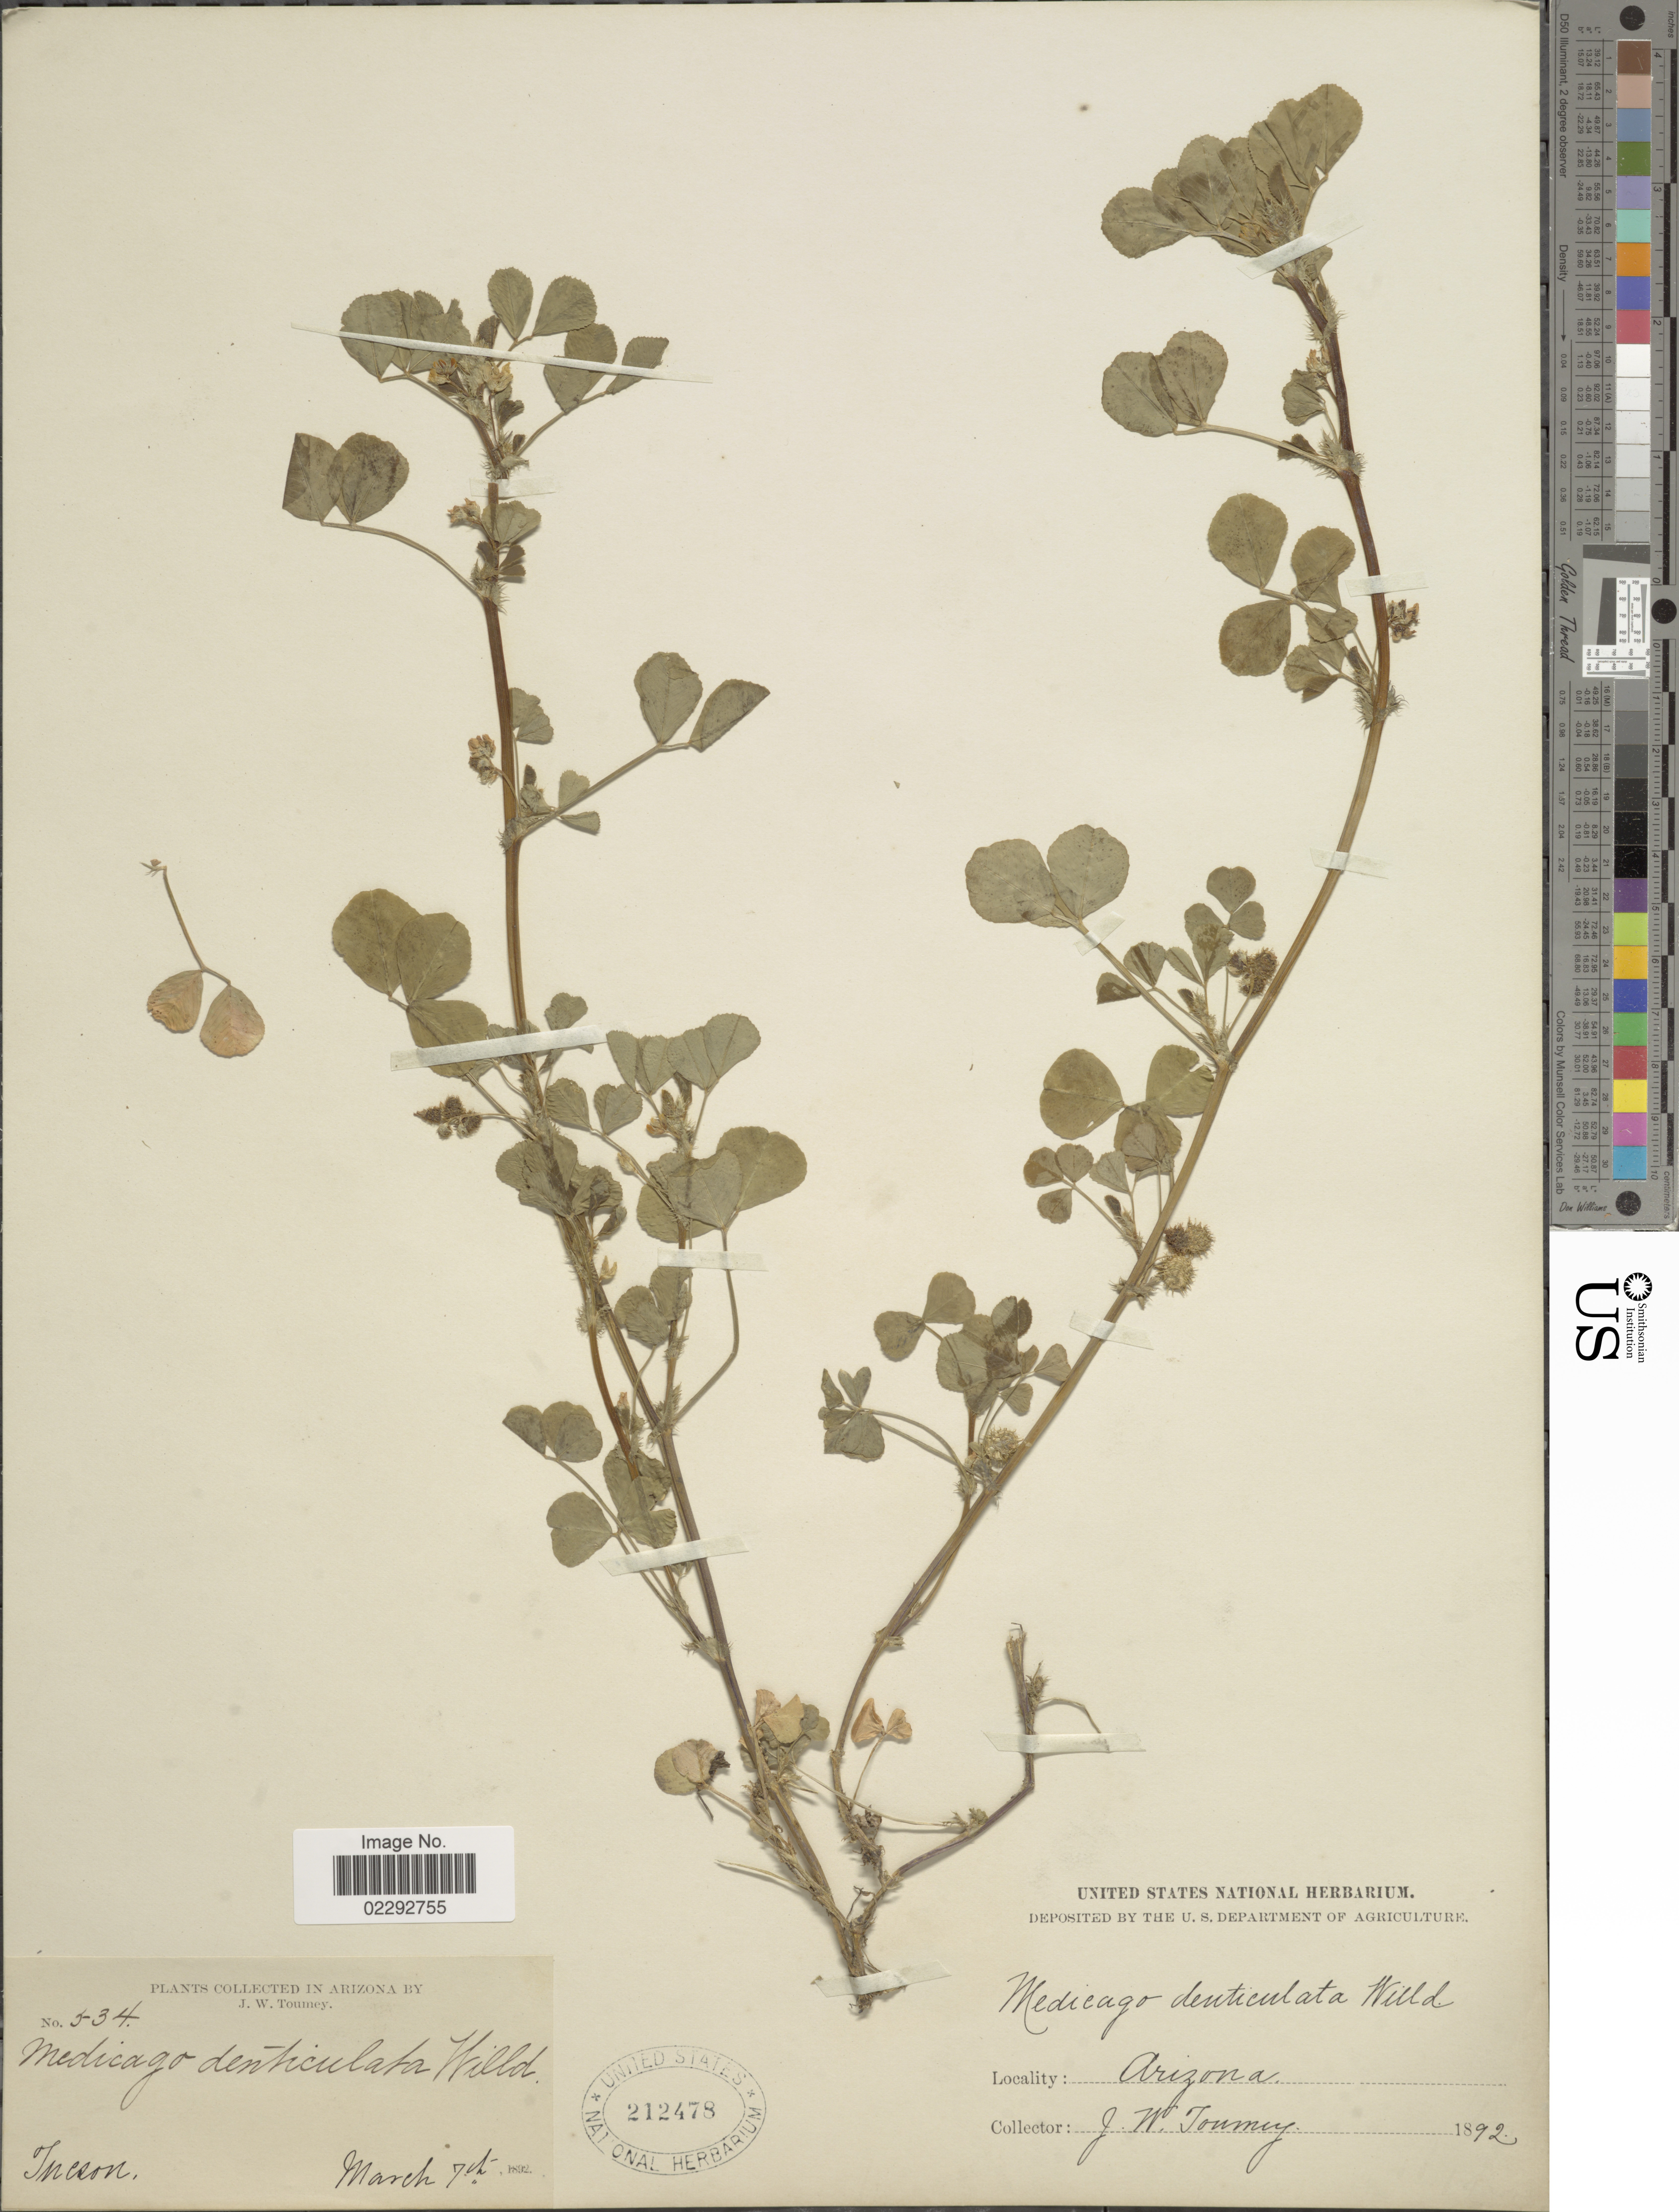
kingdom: Plantae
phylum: Tracheophyta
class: Magnoliopsida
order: Fabales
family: Fabaceae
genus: Medicago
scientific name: Medicago hispida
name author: Gaertn.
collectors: J. W. Toumey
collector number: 534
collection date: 1892-03-07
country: United States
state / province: Arizona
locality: Tucson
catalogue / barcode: US 212478